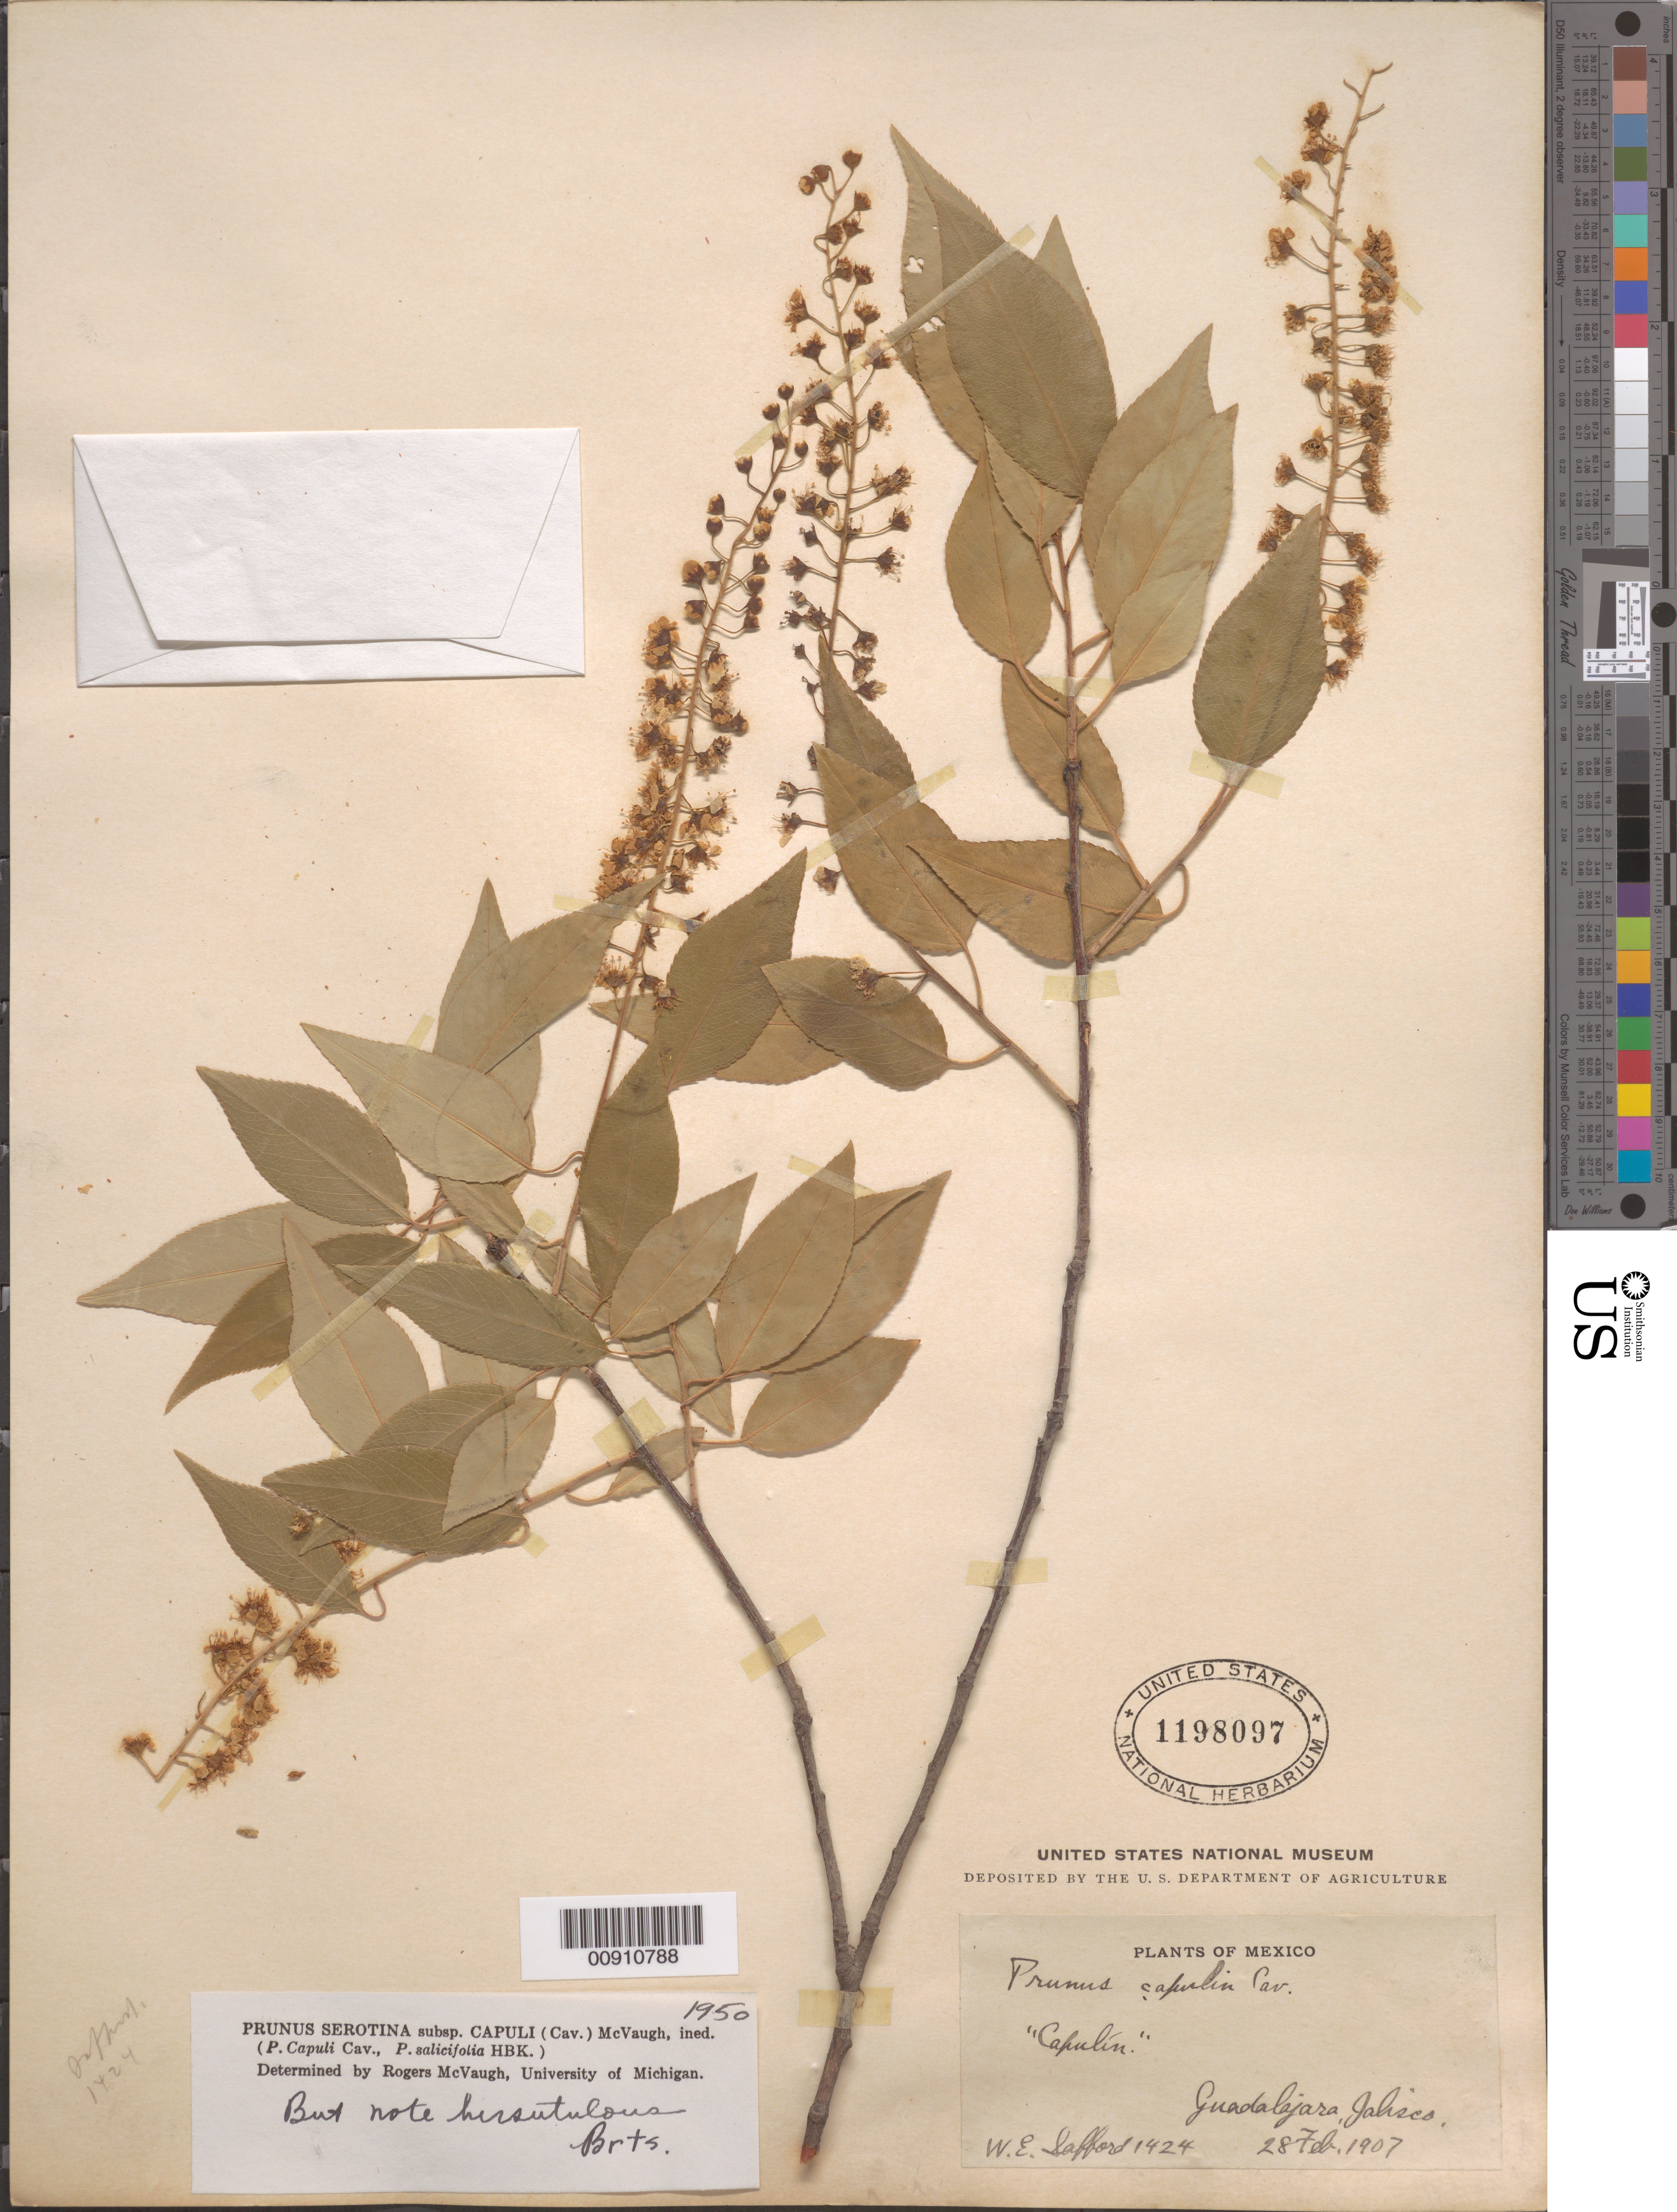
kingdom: Plantae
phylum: Tracheophyta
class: Magnoliopsida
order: Rosales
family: Rosaceae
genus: Prunus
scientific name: Prunus serotina var. salicifolia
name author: (Kunth) Koehne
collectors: W. E. Safford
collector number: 1424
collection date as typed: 28 Feb 1907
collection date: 1907-02-28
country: Mexico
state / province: Jalisco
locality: Guadalajara, Jalisco.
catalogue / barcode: US 1198097